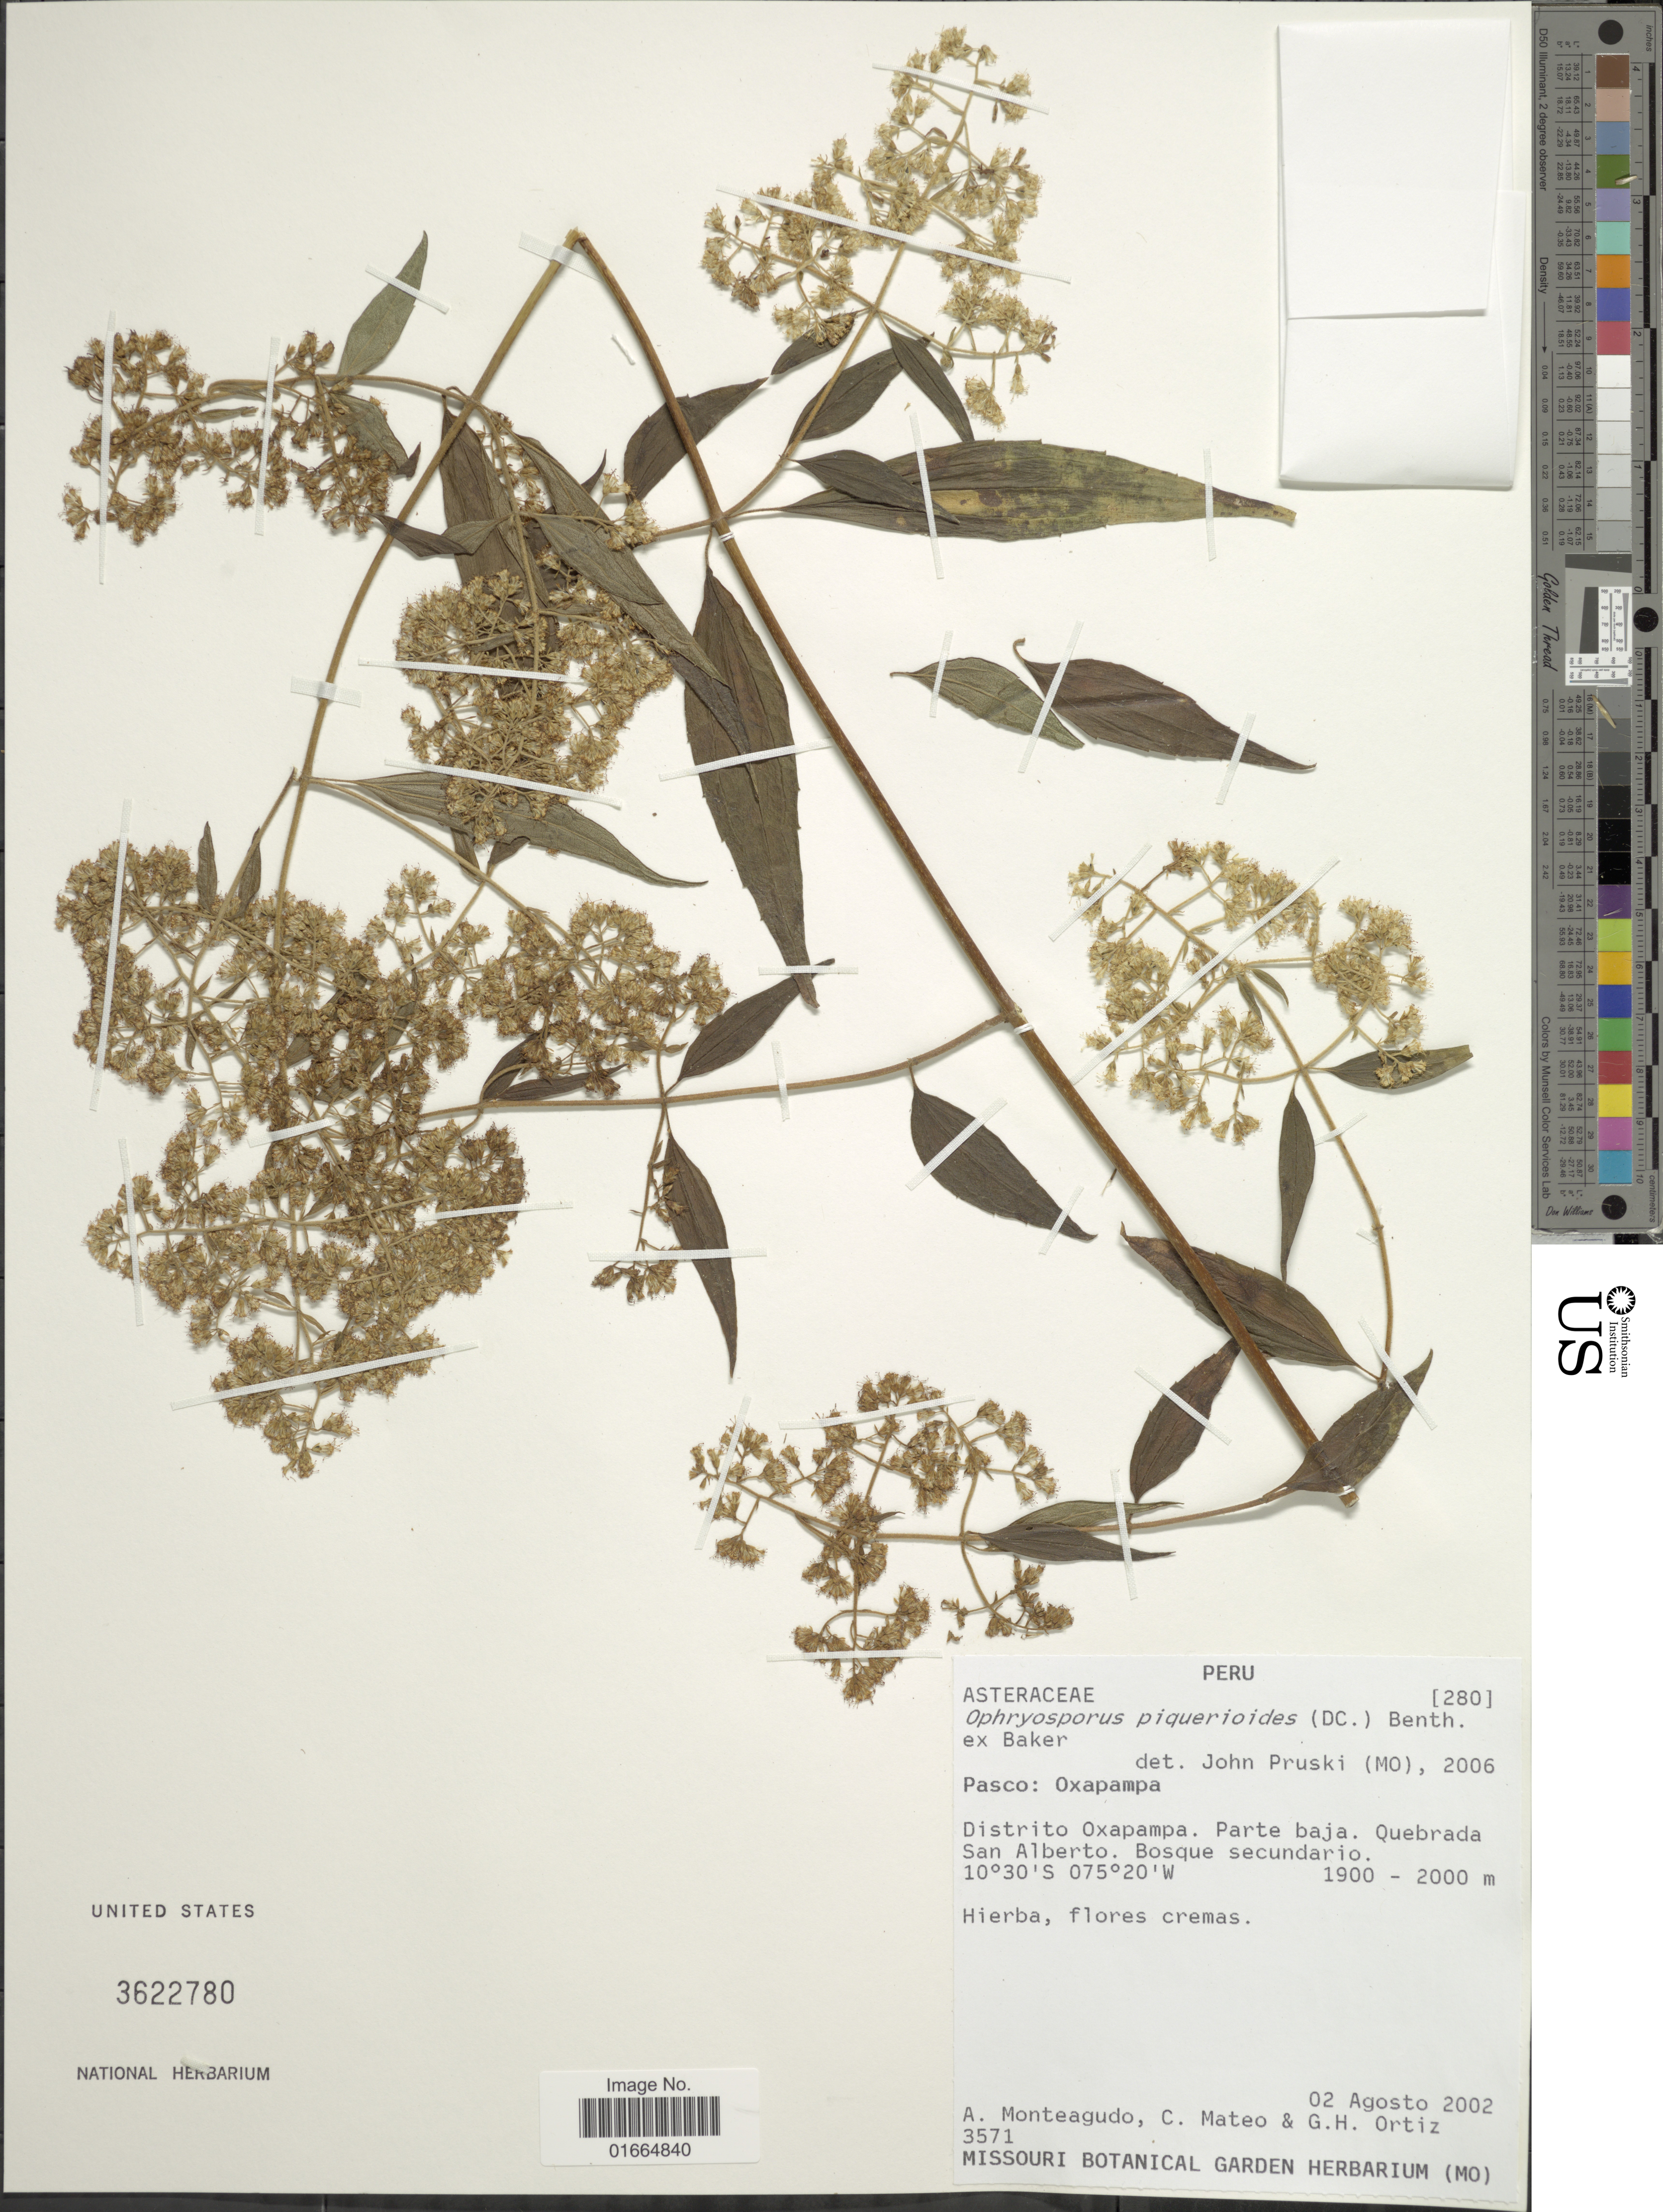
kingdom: Plantae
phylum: Tracheophyta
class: Magnoliopsida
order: Asterales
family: Asteraceae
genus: Ophryosporus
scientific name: Ophryosporus piquerioides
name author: (DC.) Benth. ex Baker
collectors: A. Monteagudo, C. Mateo & G. Ortiz H.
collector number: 3571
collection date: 2002-08-02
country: Peru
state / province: Pasco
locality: Distrito Oxapampa. Parte baja. Quebrada San Alberto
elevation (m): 1900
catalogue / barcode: US 3622780